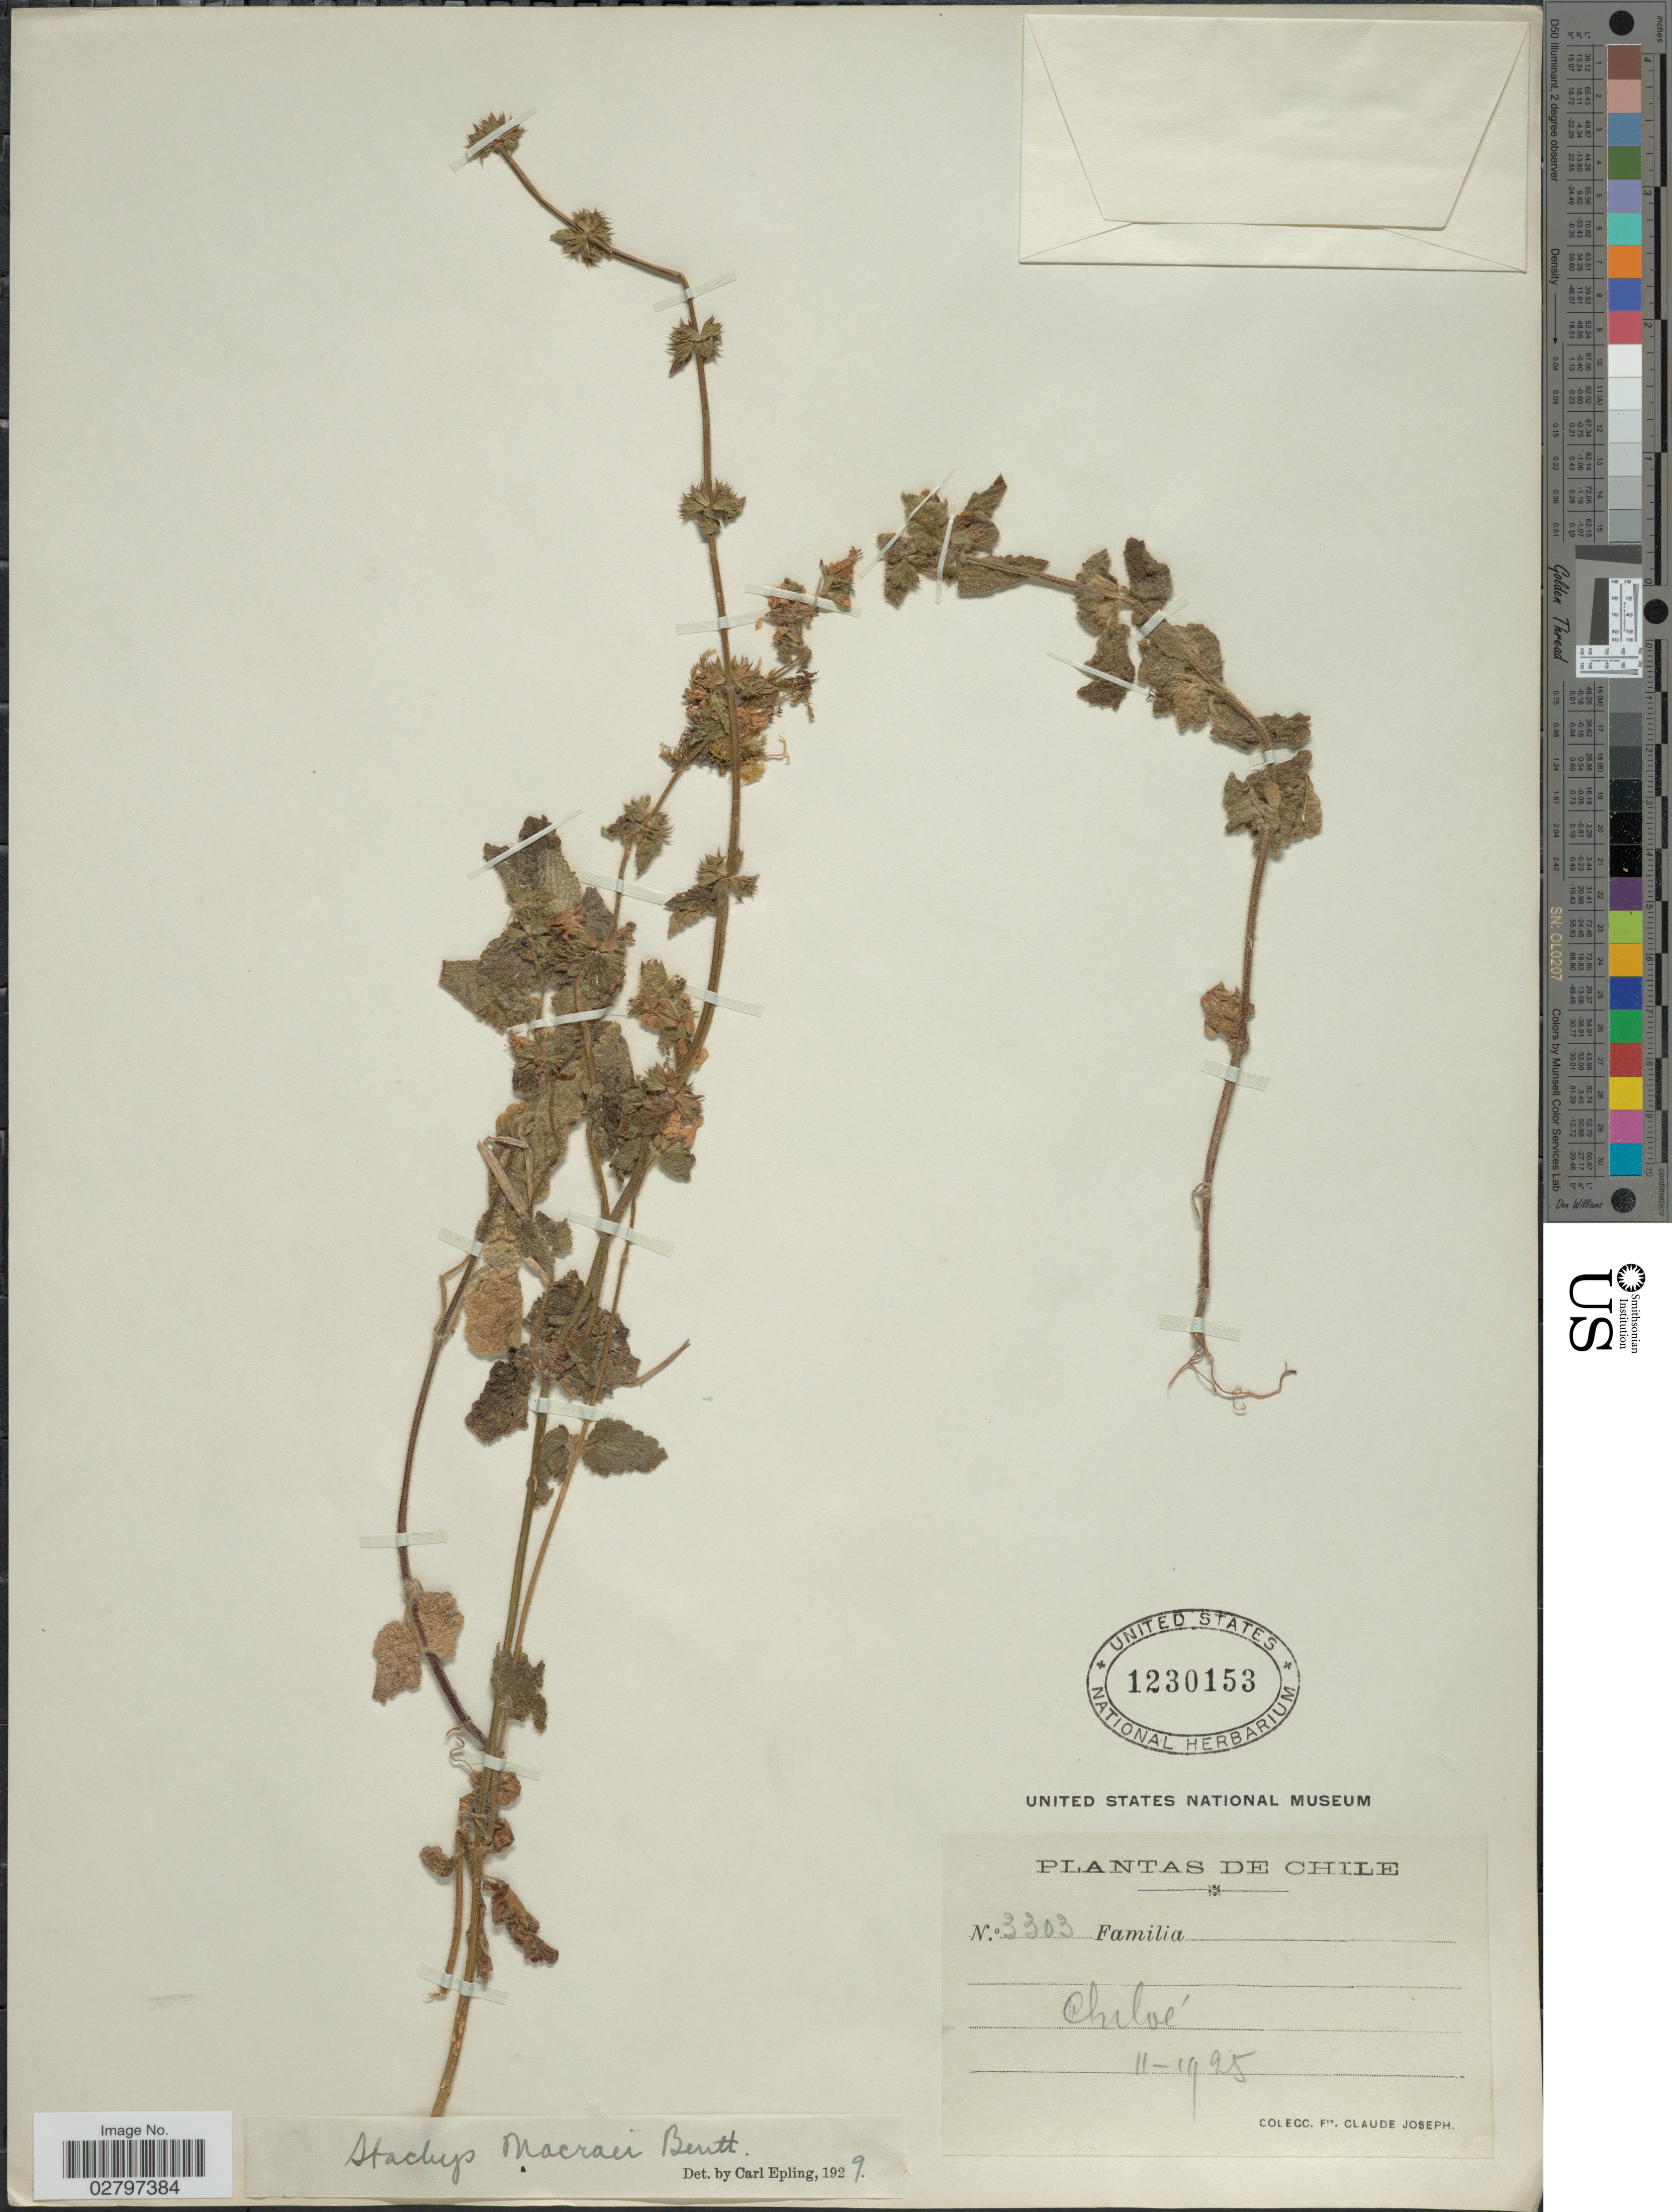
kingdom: Plantae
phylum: Tracheophyta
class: Magnoliopsida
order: Lamiales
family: Lamiaceae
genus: Stachys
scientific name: Stachys macraei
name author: Benth.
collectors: Bro. Claude-Joseph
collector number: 3303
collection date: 1925-11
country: Chile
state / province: Arica y Parinacota (XV)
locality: Chiloé.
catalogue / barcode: US 1230153